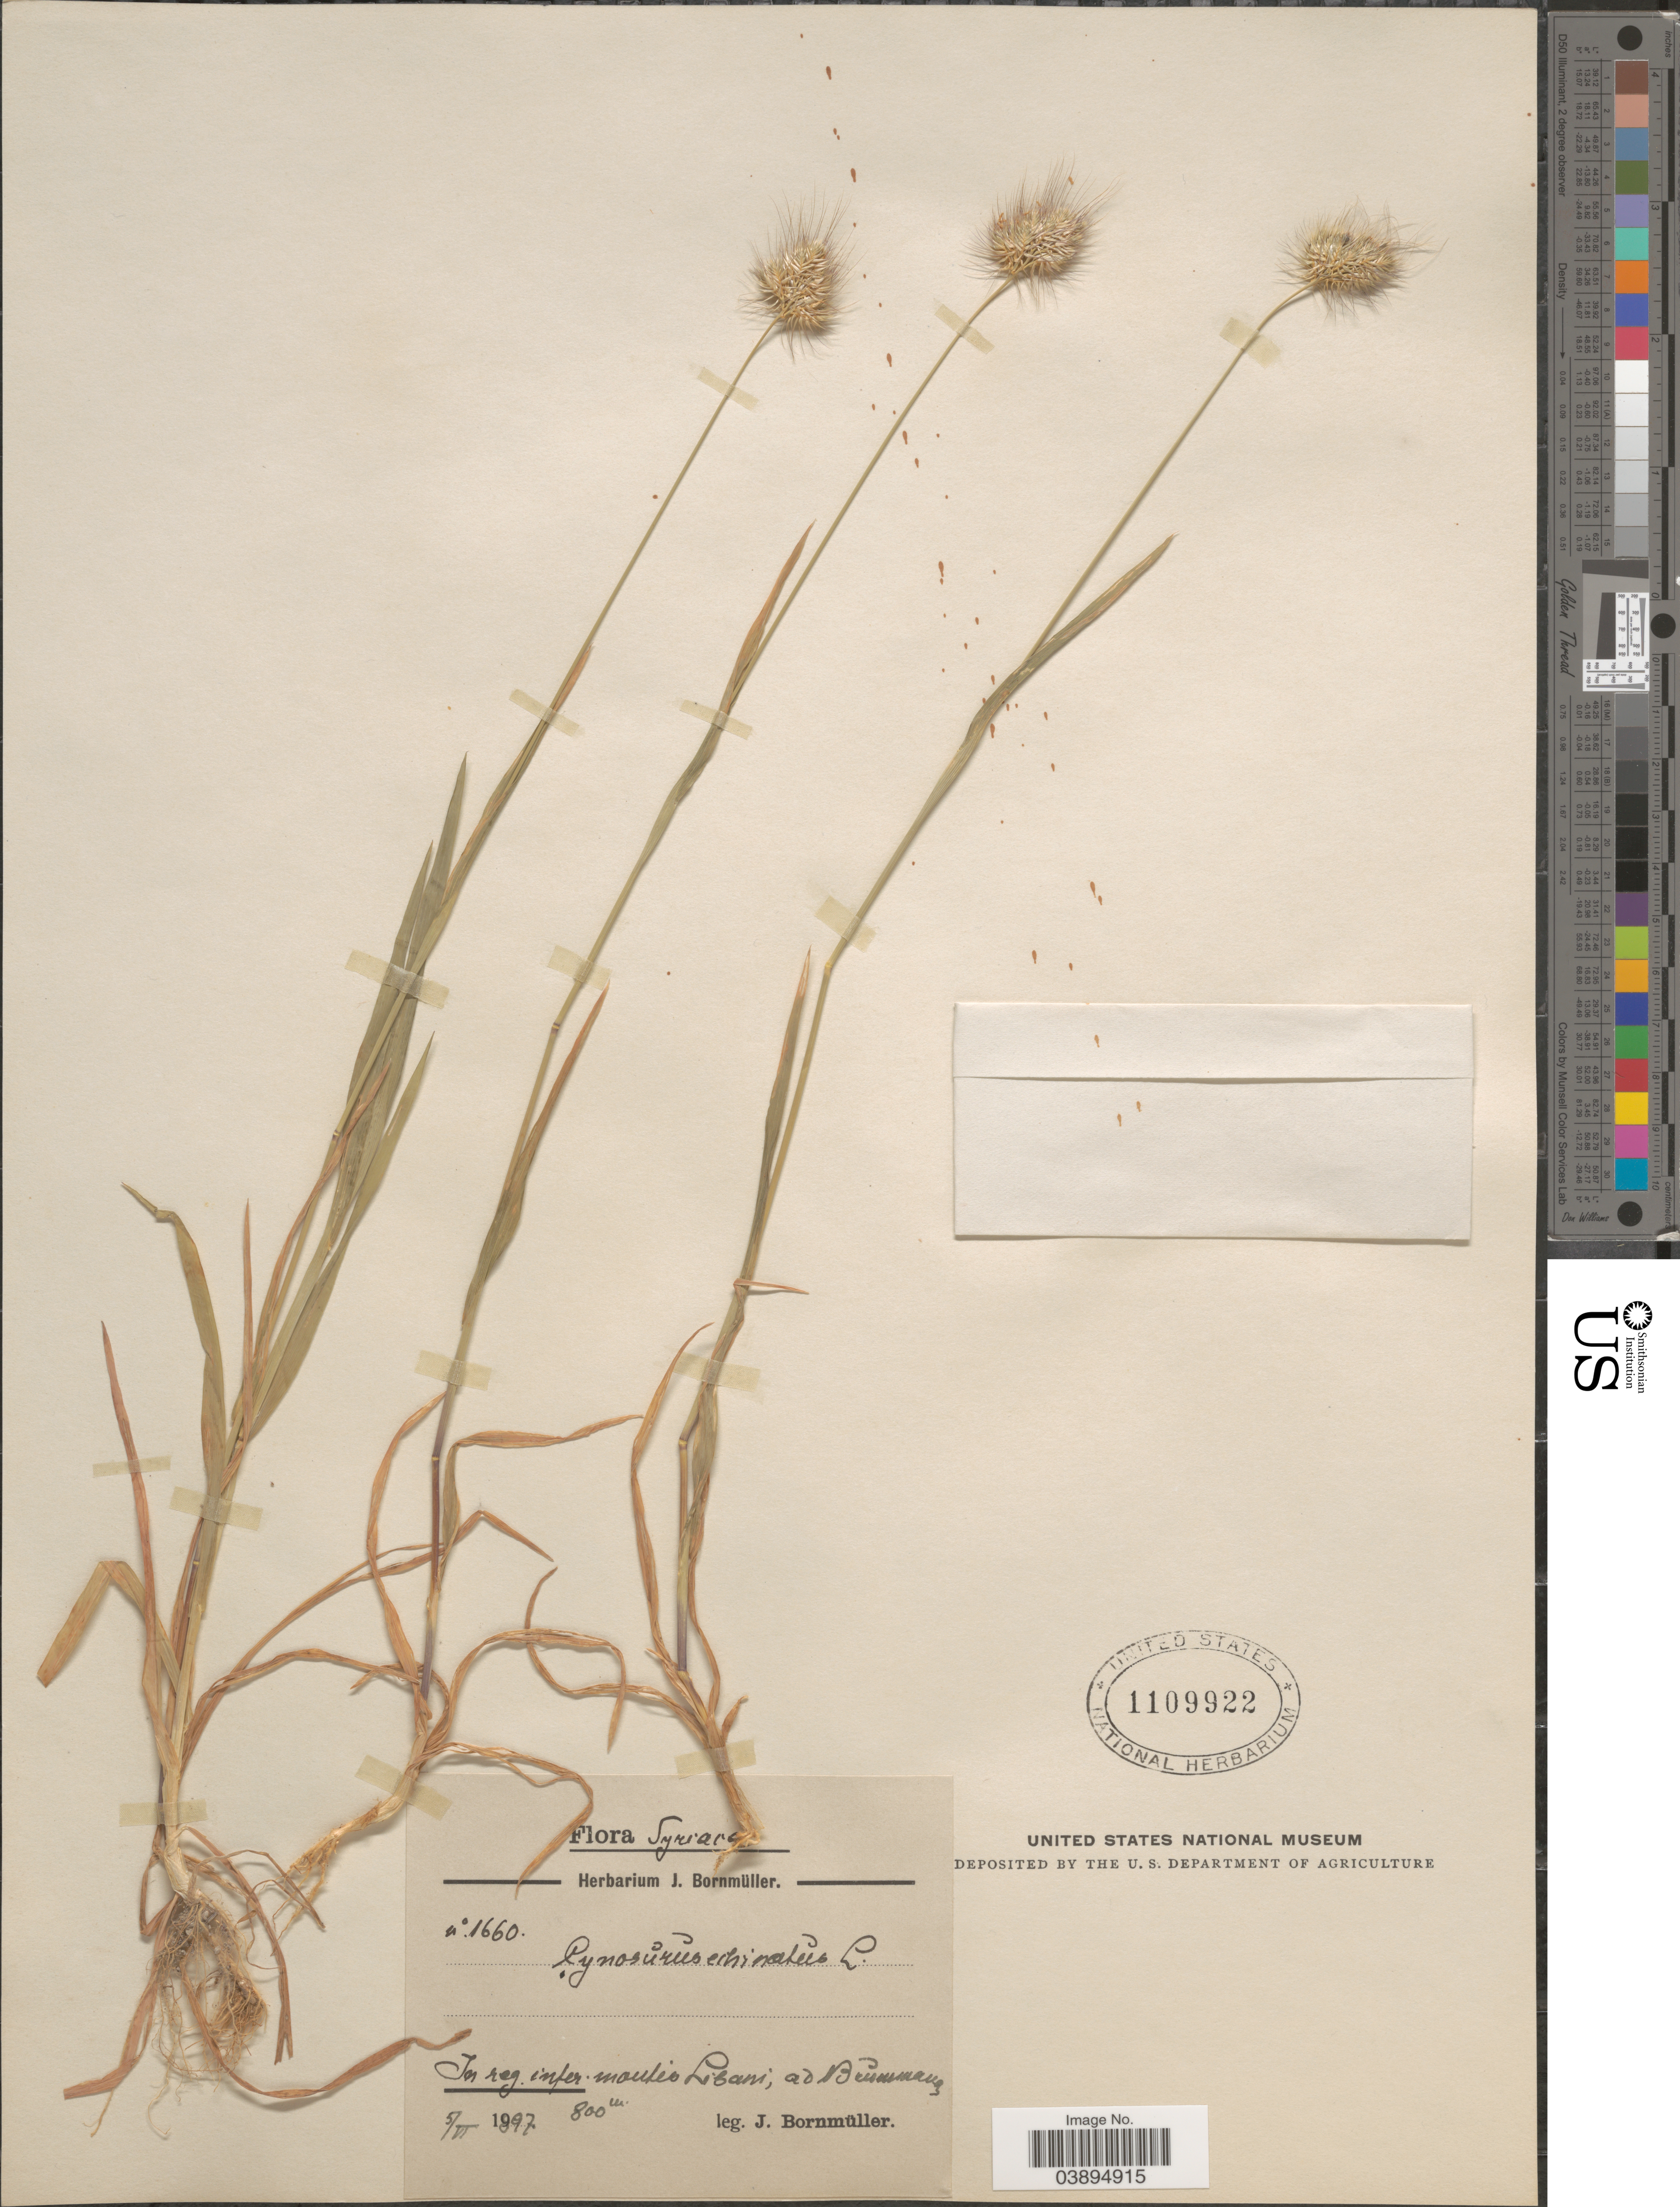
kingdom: Plantae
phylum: Tracheophyta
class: Liliopsida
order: Poales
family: Poaceae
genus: Cynosurus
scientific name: Cynosurus echinatus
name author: L.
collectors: J. Bornmüller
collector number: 1660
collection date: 1897-06-05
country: Lebanon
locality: Syriaca. In reg. infer. montis Libani, ad Brummana.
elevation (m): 800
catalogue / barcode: US 1109922